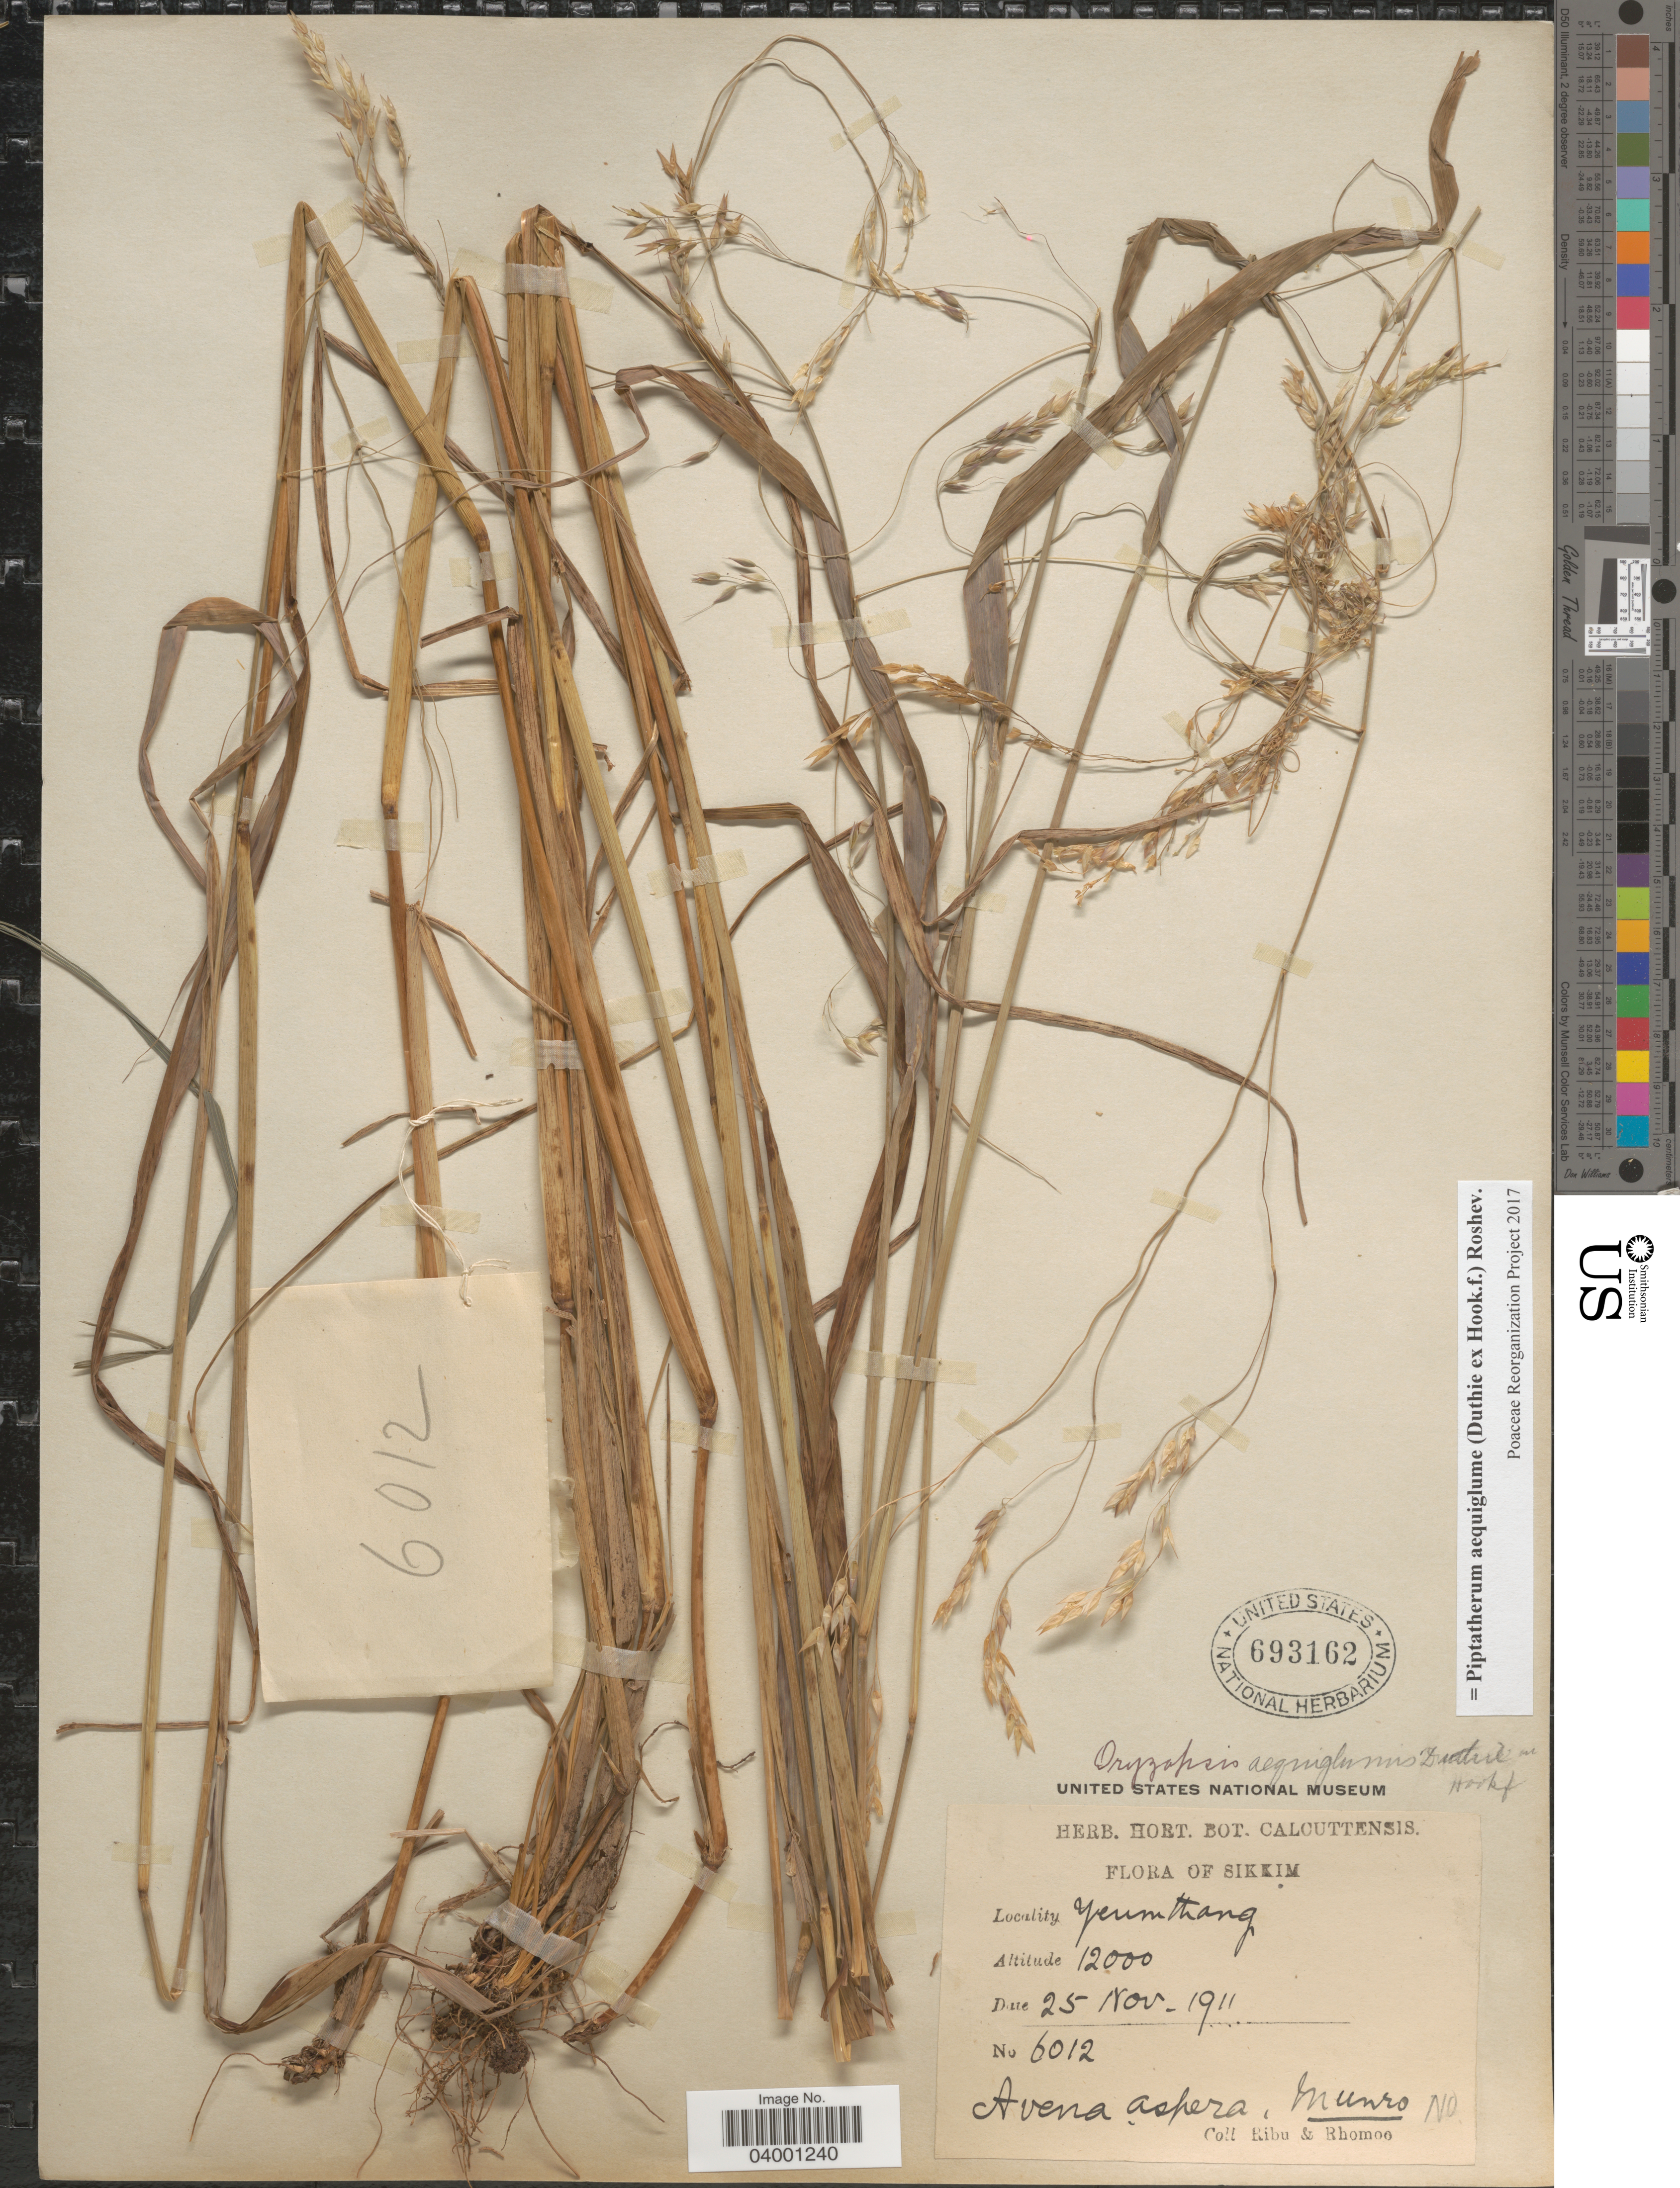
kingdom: Plantae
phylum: Tracheophyta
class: Liliopsida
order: Poales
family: Poaceae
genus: Piptatherum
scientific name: Piptatherum aequiglume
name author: (Duthie ex Hook. f.) Roshev.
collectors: Ribu & Rhomoo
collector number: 6012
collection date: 1911-11-25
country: India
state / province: Sikkim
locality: Yeumthang.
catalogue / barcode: US 693162